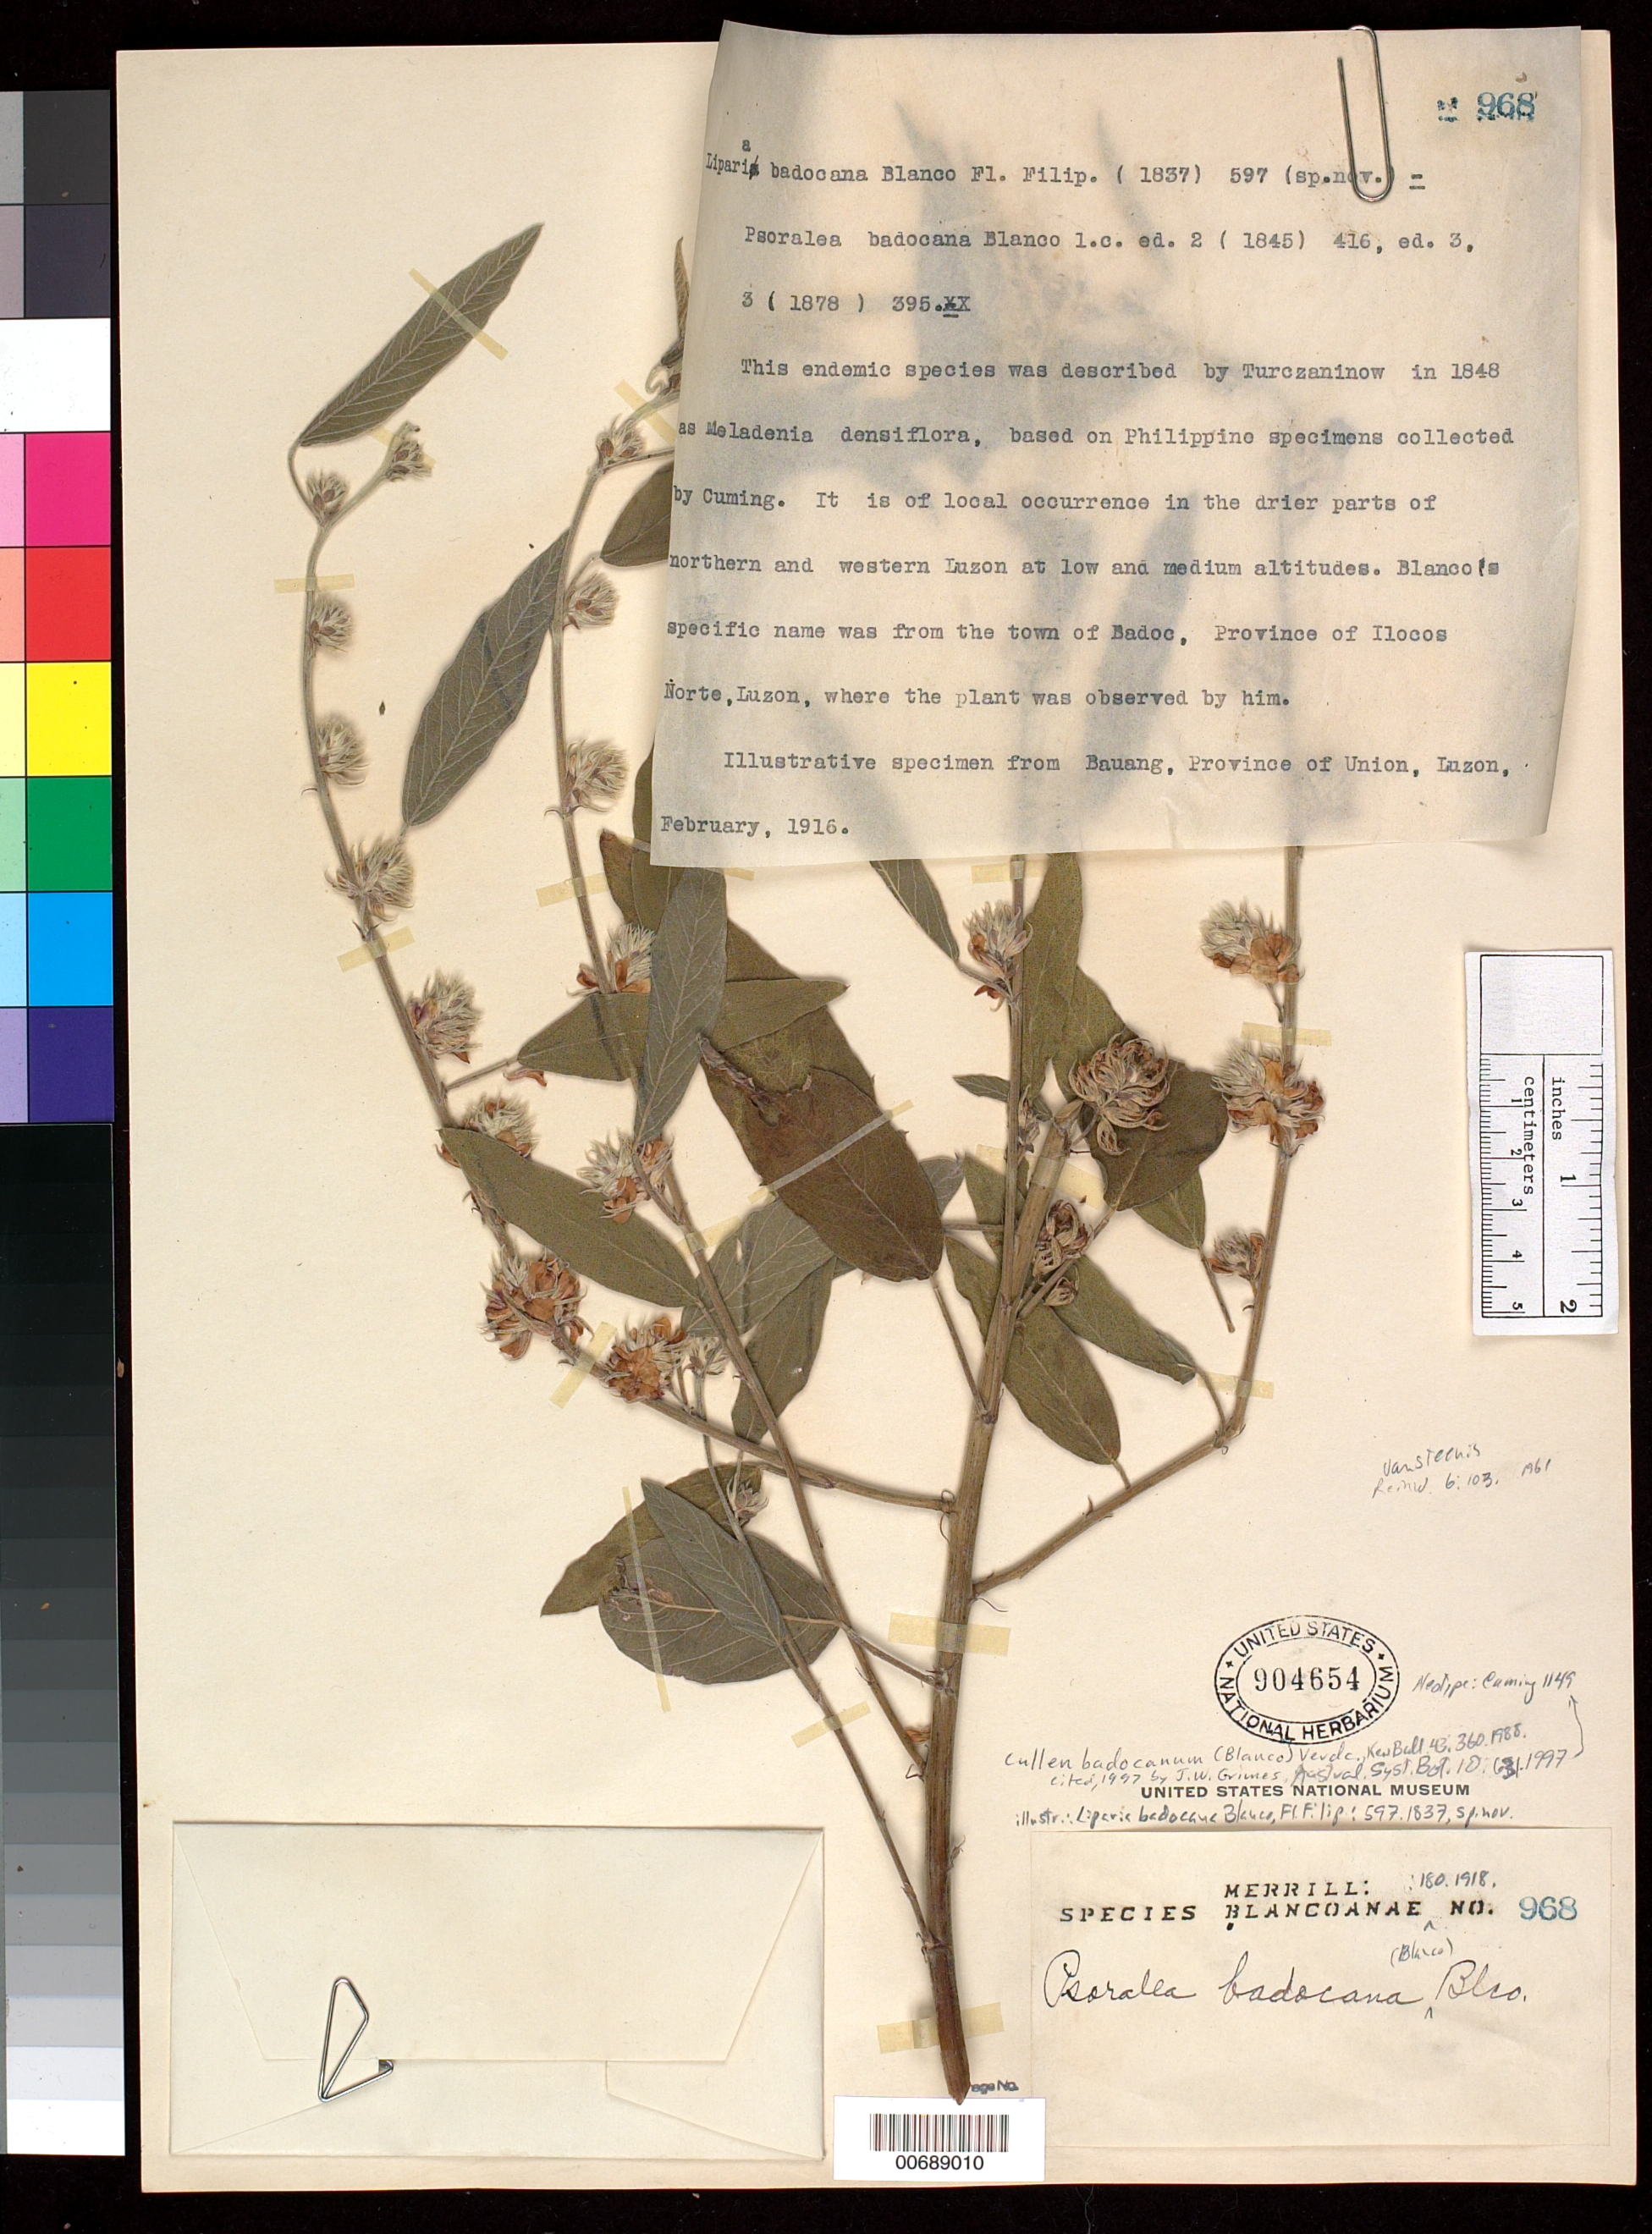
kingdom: Plantae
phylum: Tracheophyta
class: Magnoliopsida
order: Fabales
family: Fabaceae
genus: Cullen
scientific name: Cullen badocanum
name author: (Blanco) Verdc.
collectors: E. D. Merrill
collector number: Sp. Blancoan. 0968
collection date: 1916-02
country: Philippines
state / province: Ilocos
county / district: La Union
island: Luzon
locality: Bauang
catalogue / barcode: US 904654